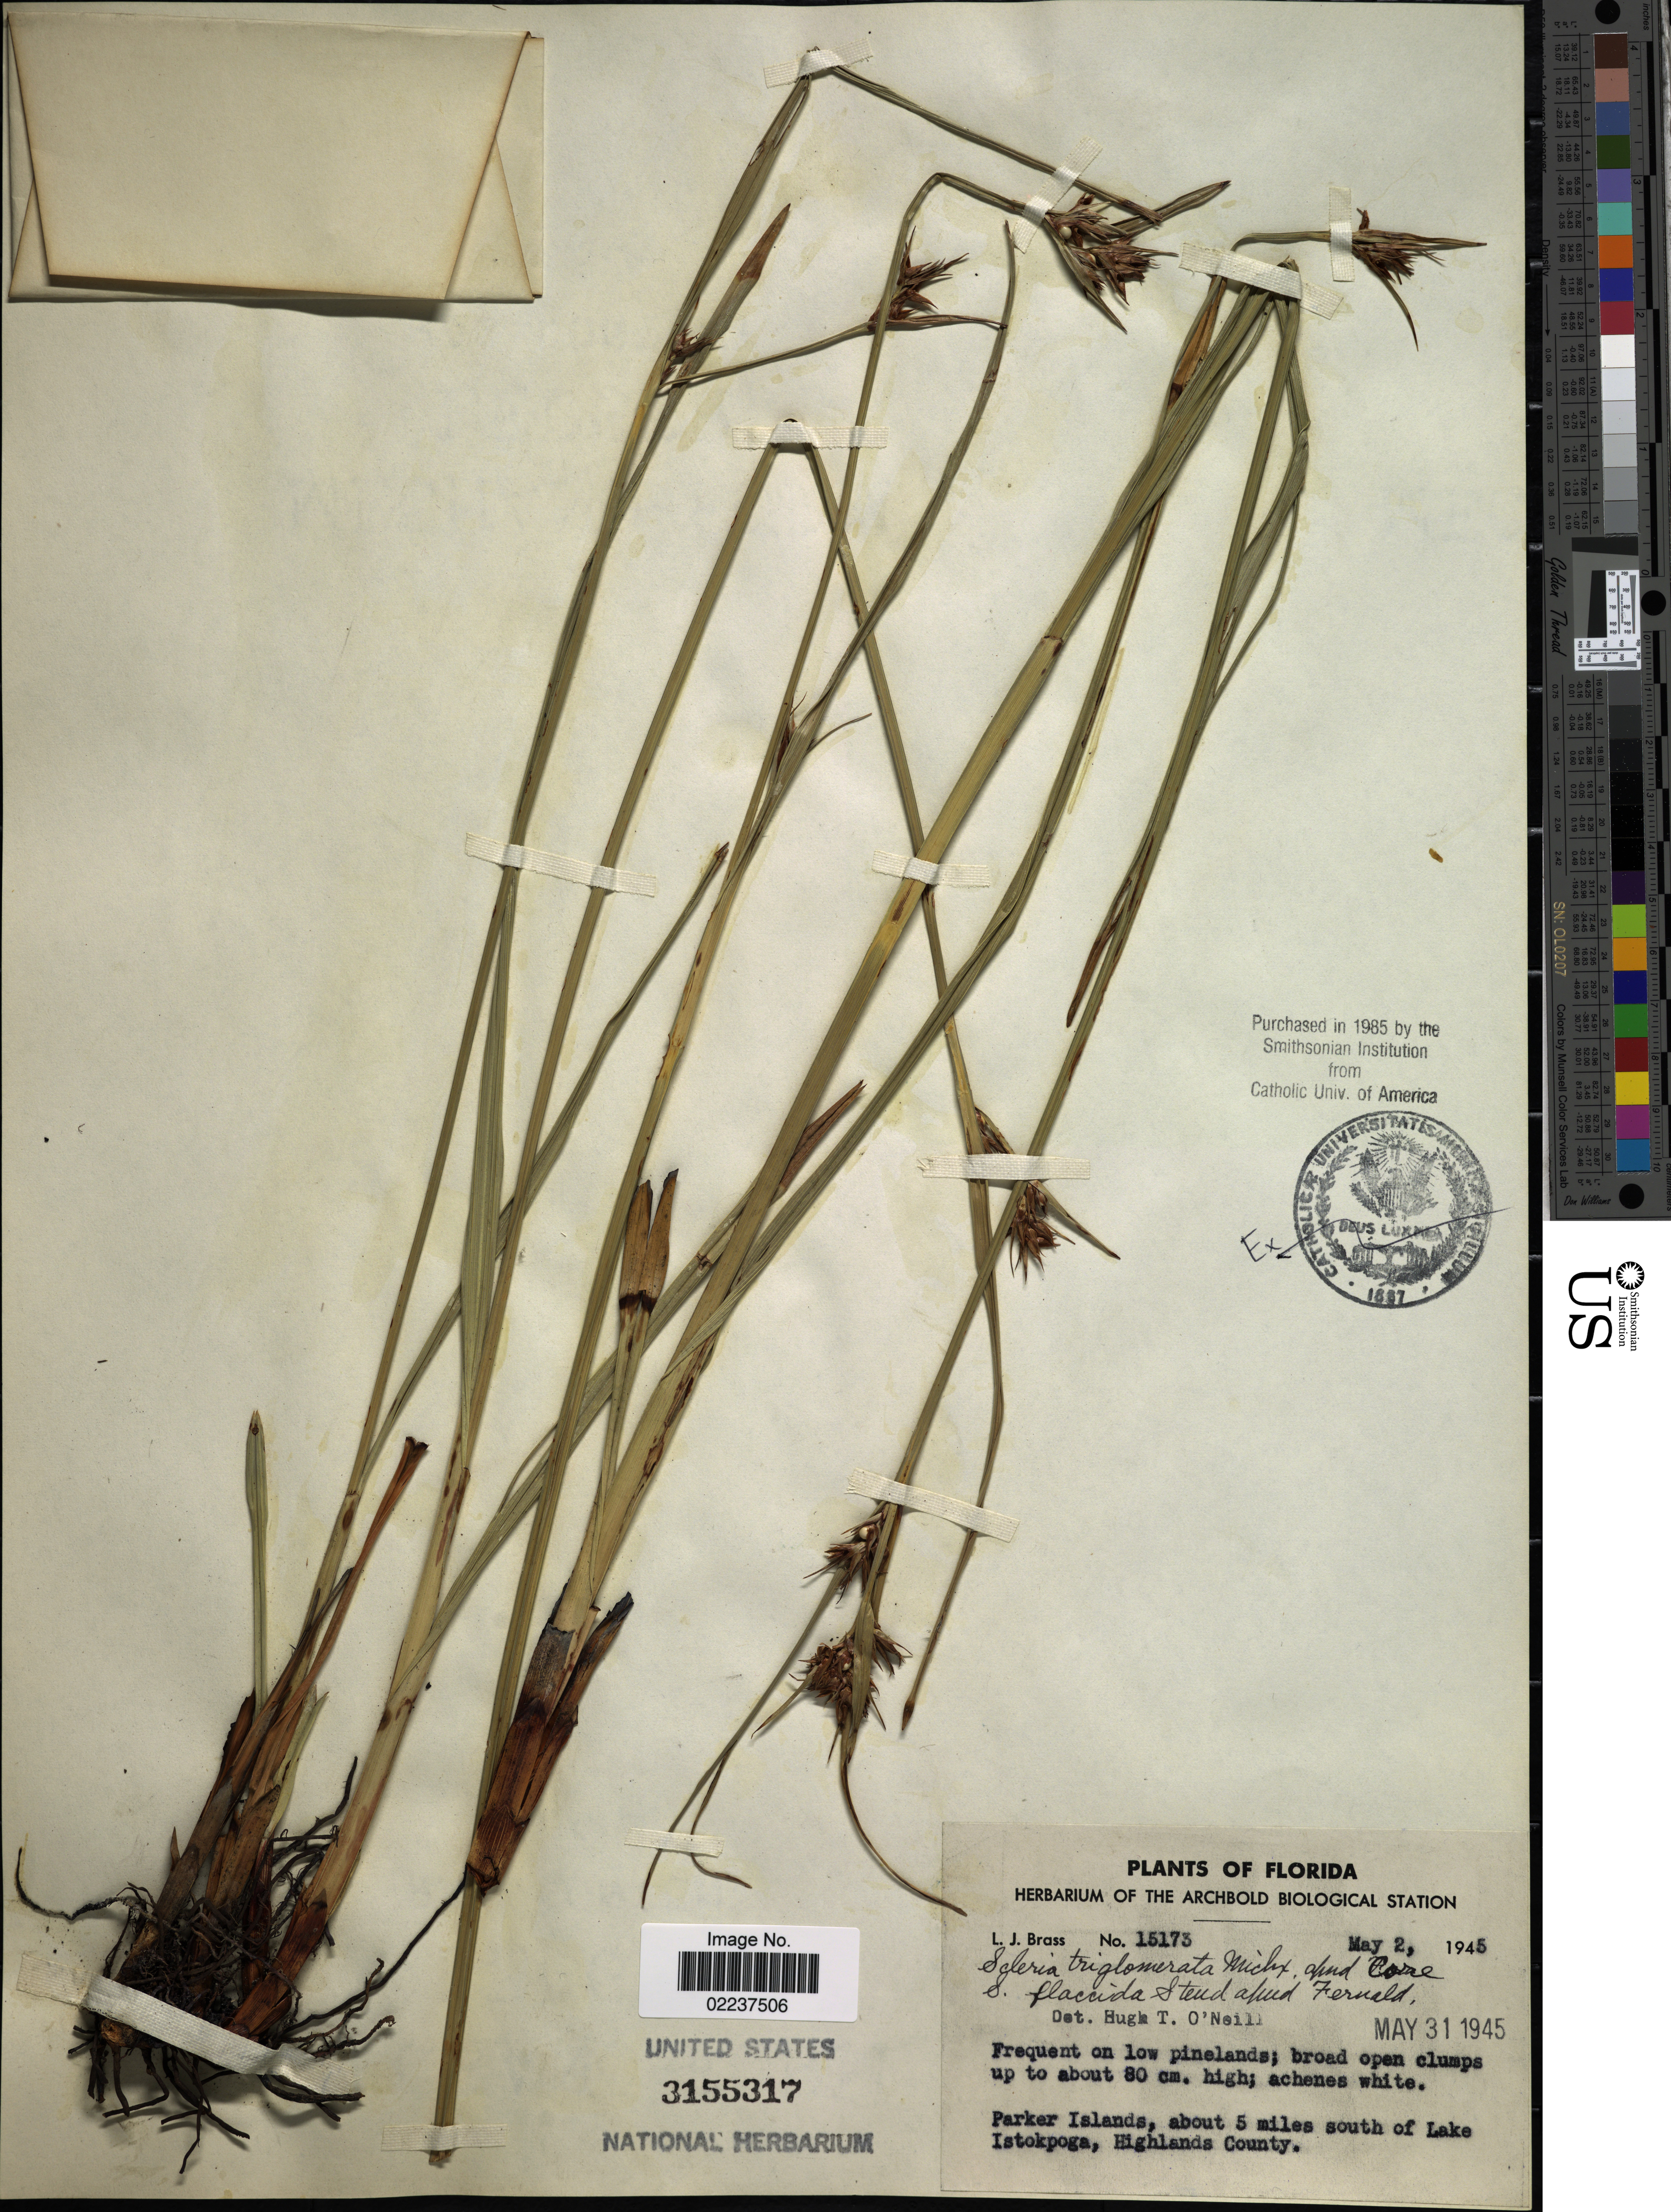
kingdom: Plantae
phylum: Tracheophyta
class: Liliopsida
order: Poales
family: Cyperaceae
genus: Scleria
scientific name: Scleria triglomerata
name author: Michx.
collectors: L. J. Brass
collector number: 15173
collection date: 1945-05-02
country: United States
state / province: Florida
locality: Parker Islands, about 5 miles south of Lake Istokpoga, Highlands County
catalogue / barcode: US 3155317